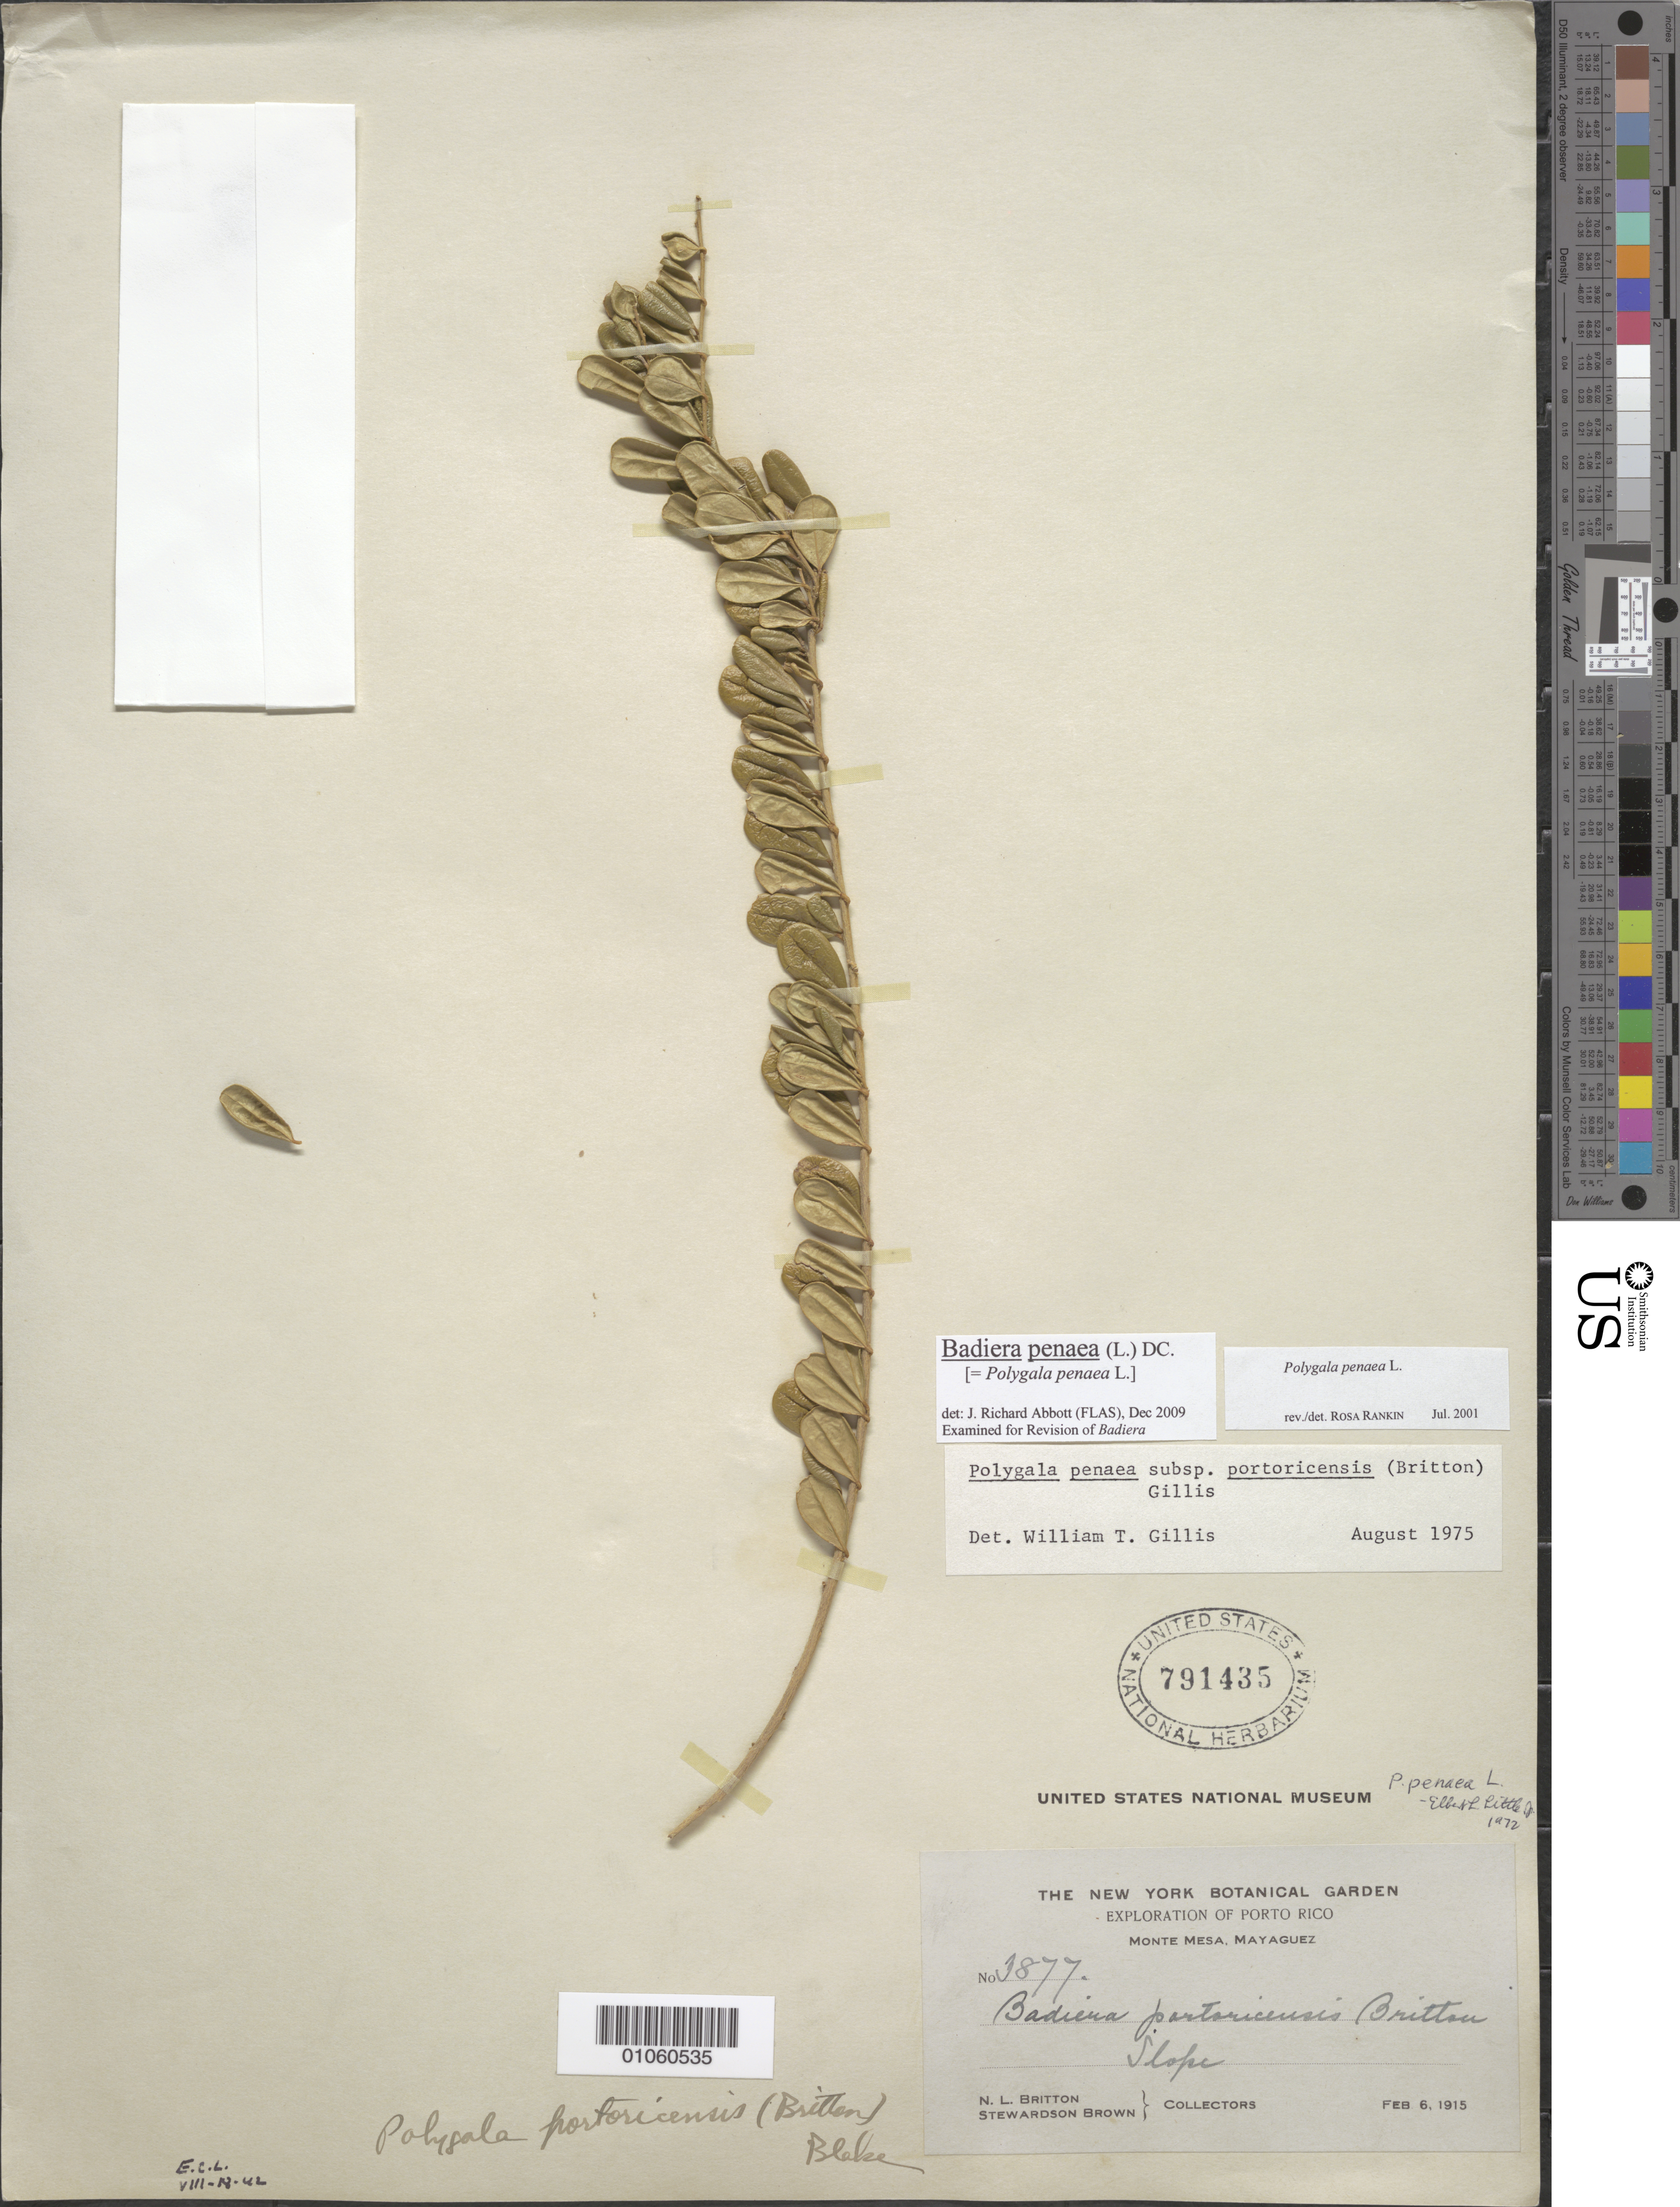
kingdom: Plantae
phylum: Tracheophyta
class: Magnoliopsida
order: Fabales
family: Polygalaceae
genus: Badiera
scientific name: Badiera penaea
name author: (L.) DC.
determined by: Abbott, J. R., (FLAS)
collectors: N. Britton & S. Brown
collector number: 3877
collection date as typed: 06 Feb 1915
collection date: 1915-02-06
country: Puerto Rico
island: Puerto Rico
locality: Mayaguez, Monte Mesa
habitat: Slope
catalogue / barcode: US 791435